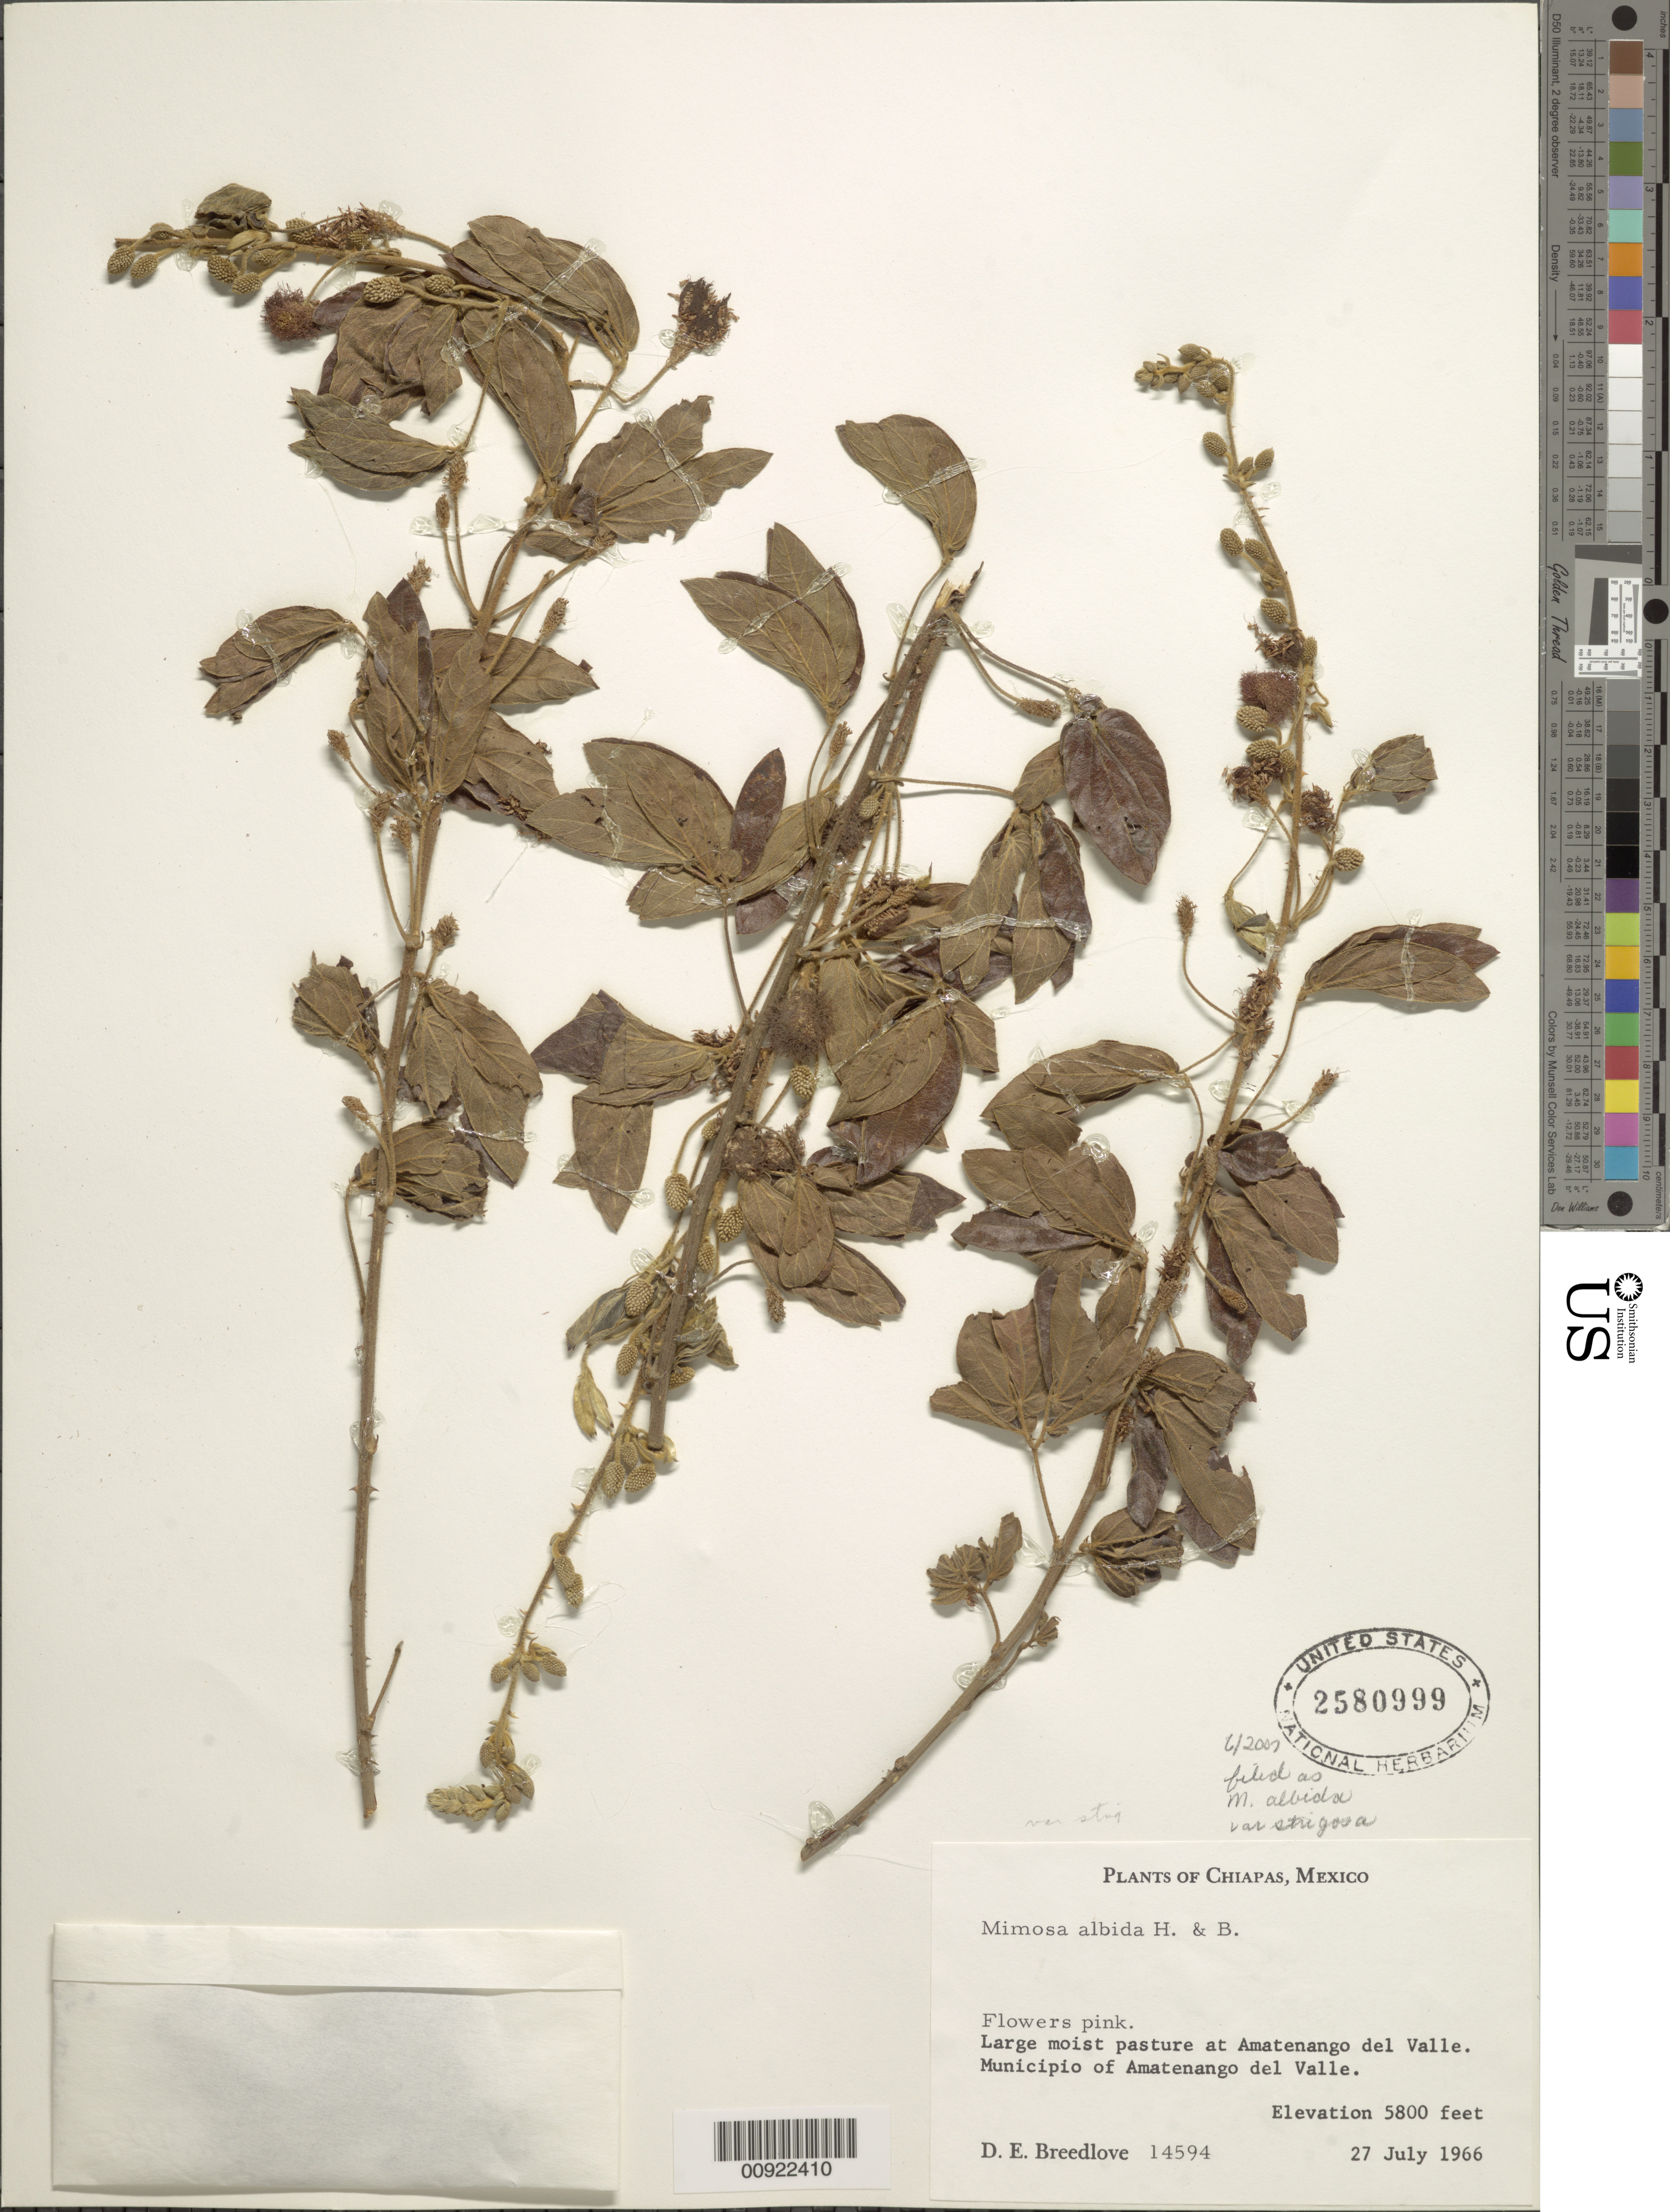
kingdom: Plantae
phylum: Tracheophyta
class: Magnoliopsida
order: Fabales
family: Fabaceae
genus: Mimosa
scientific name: Mimosa albida var. strigosa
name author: (Willd.) B.L. Rob.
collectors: D. E. Breedlove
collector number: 14594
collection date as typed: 27 Jul 1966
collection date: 1966-07-27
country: Mexico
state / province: Chiapas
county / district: Amatenango del Valle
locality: At Amatenango del Valle. Municipio of Amatenango del Valle, Chiapas.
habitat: Large moist pasture.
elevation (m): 1768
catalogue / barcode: US 2580999